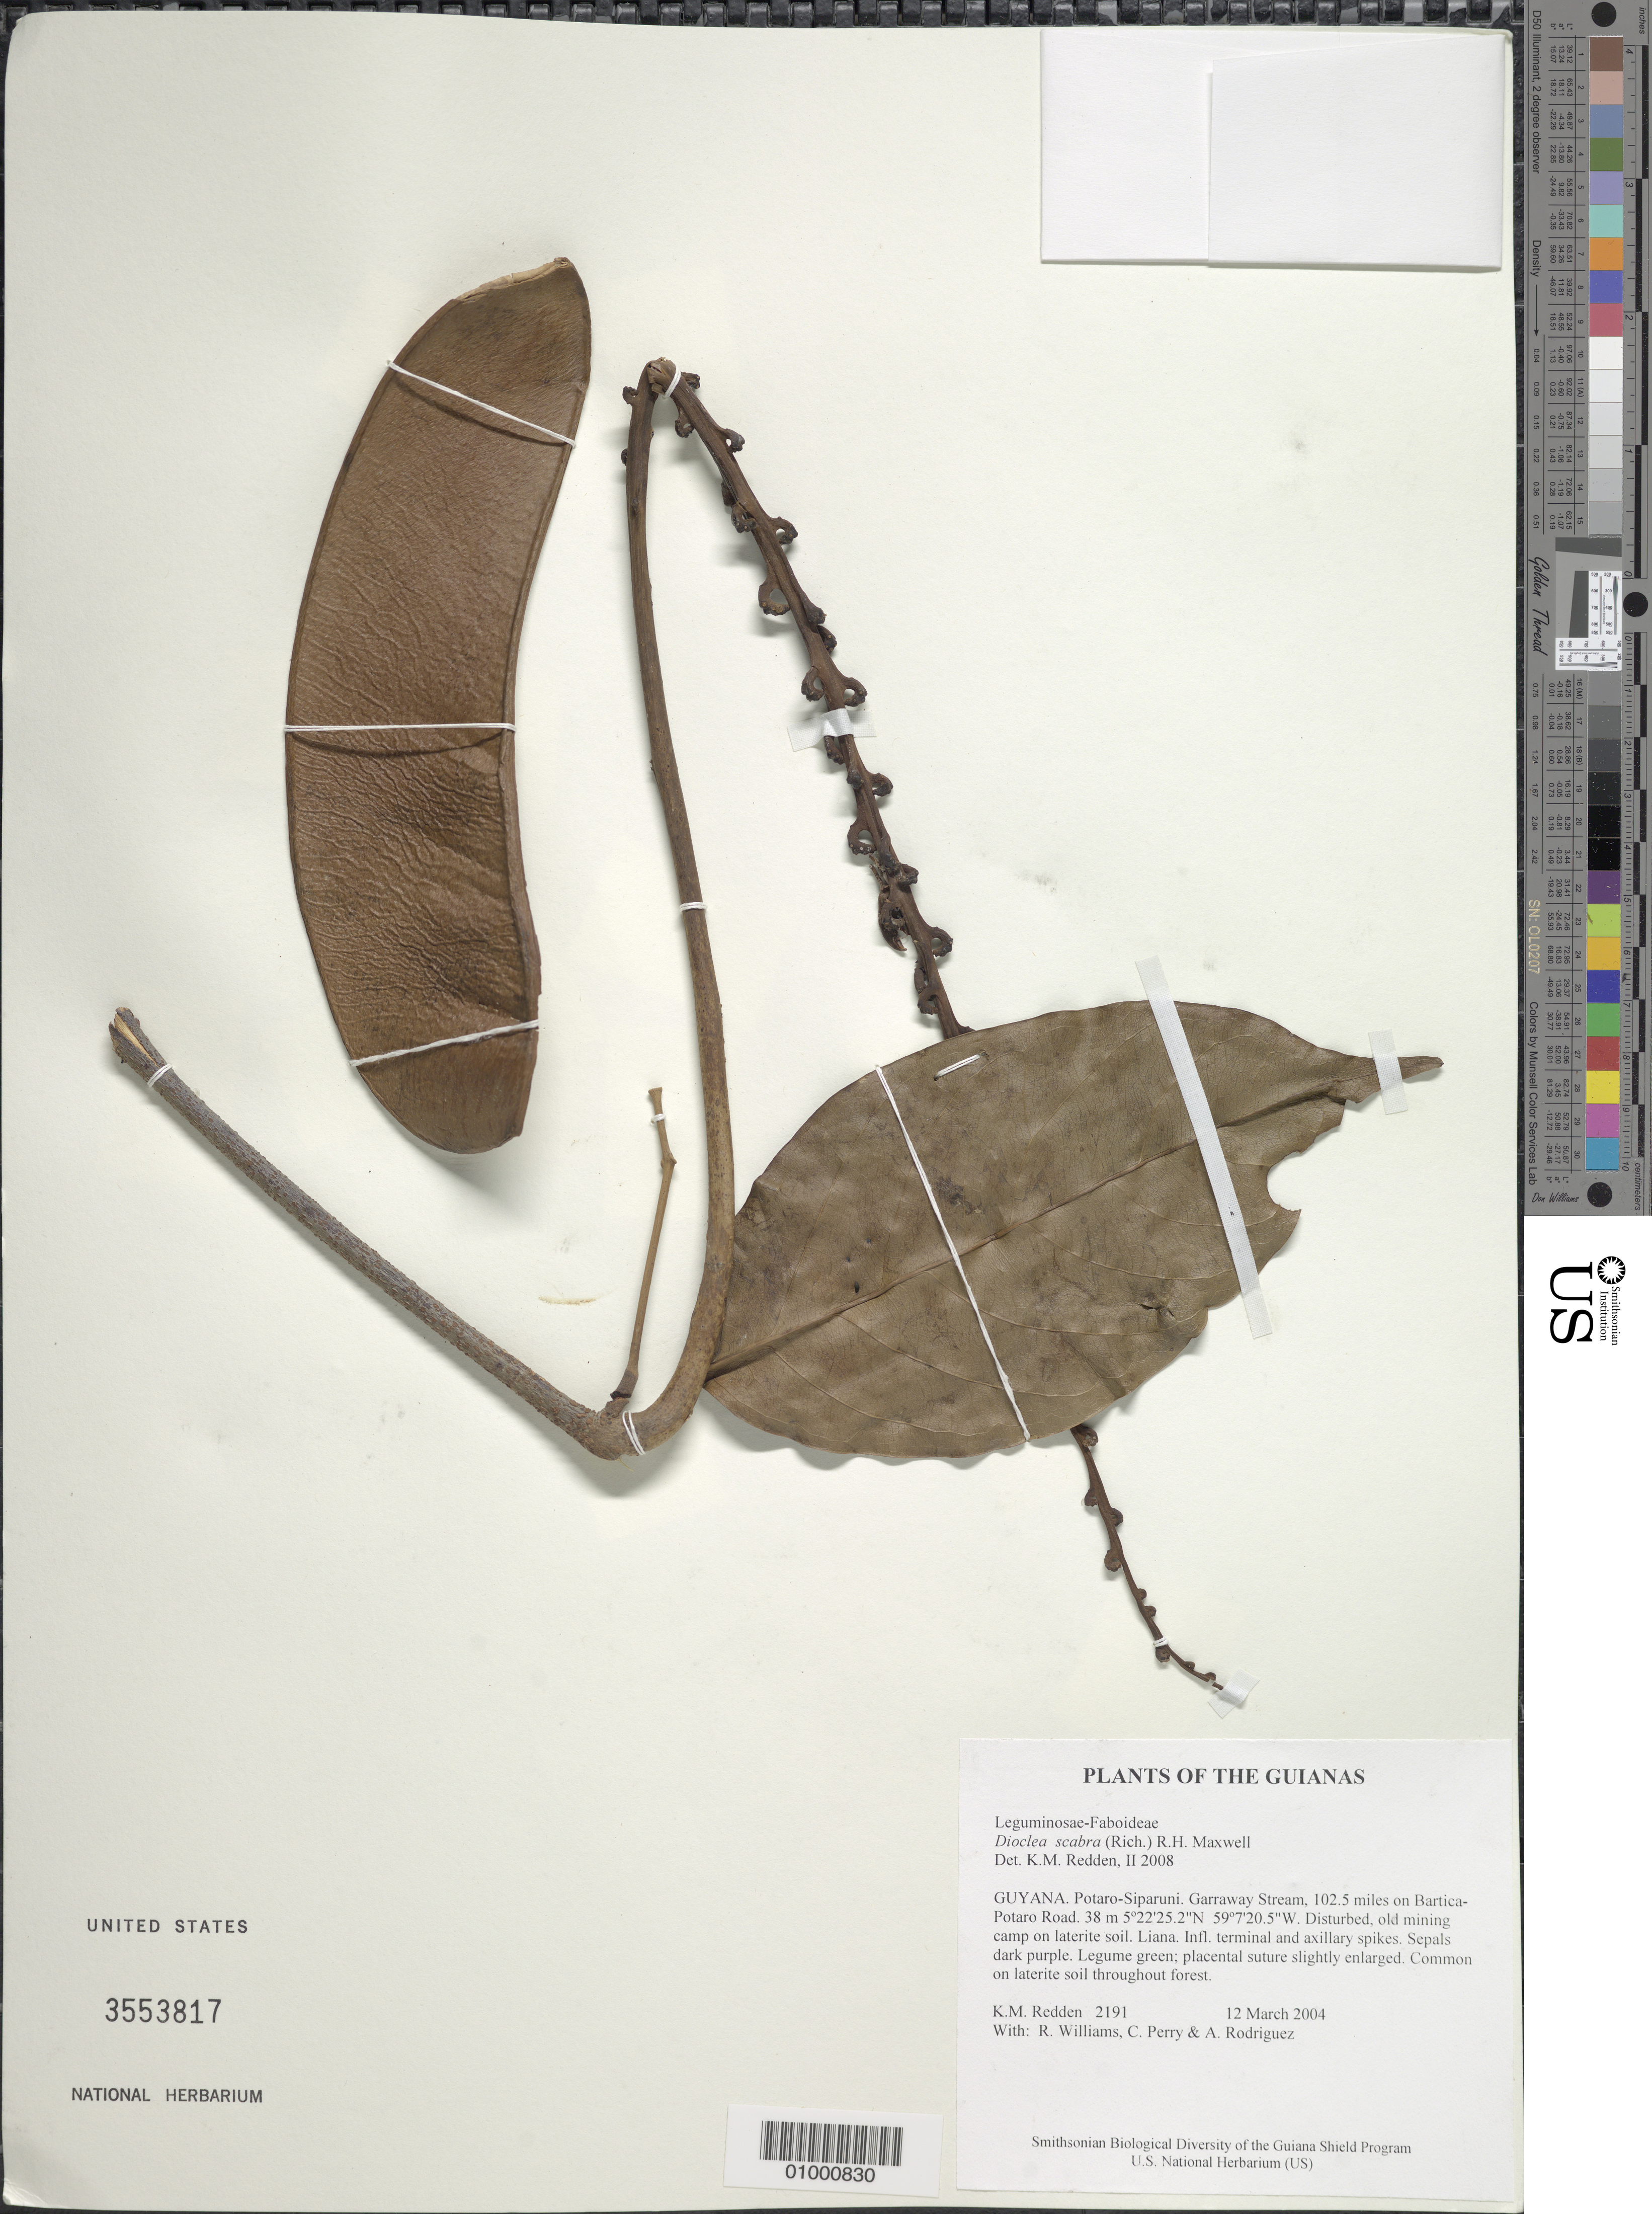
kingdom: Plantae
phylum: Tracheophyta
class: Magnoliopsida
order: Fabales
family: Fabaceae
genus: Macropsychanthus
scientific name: Macropsychanthus scaber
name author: (Rich.) L.P. Queiroz & Snak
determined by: Strong, Mark T., (BOT), Smithsonian Institution - National Museum of Natural History (UNITED STATES)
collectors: K. M. Redden, R. Williams, C. Perry & A. Rodriguez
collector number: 2191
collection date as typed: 12 March 2004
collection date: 2004-03-12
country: Guyana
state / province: Potaro-Siparuni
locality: Garraway Stream, 102.5 miles on Bartica-Potaro Road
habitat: Disturbed, old mining camp on laterite soil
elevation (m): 38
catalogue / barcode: US 3553817